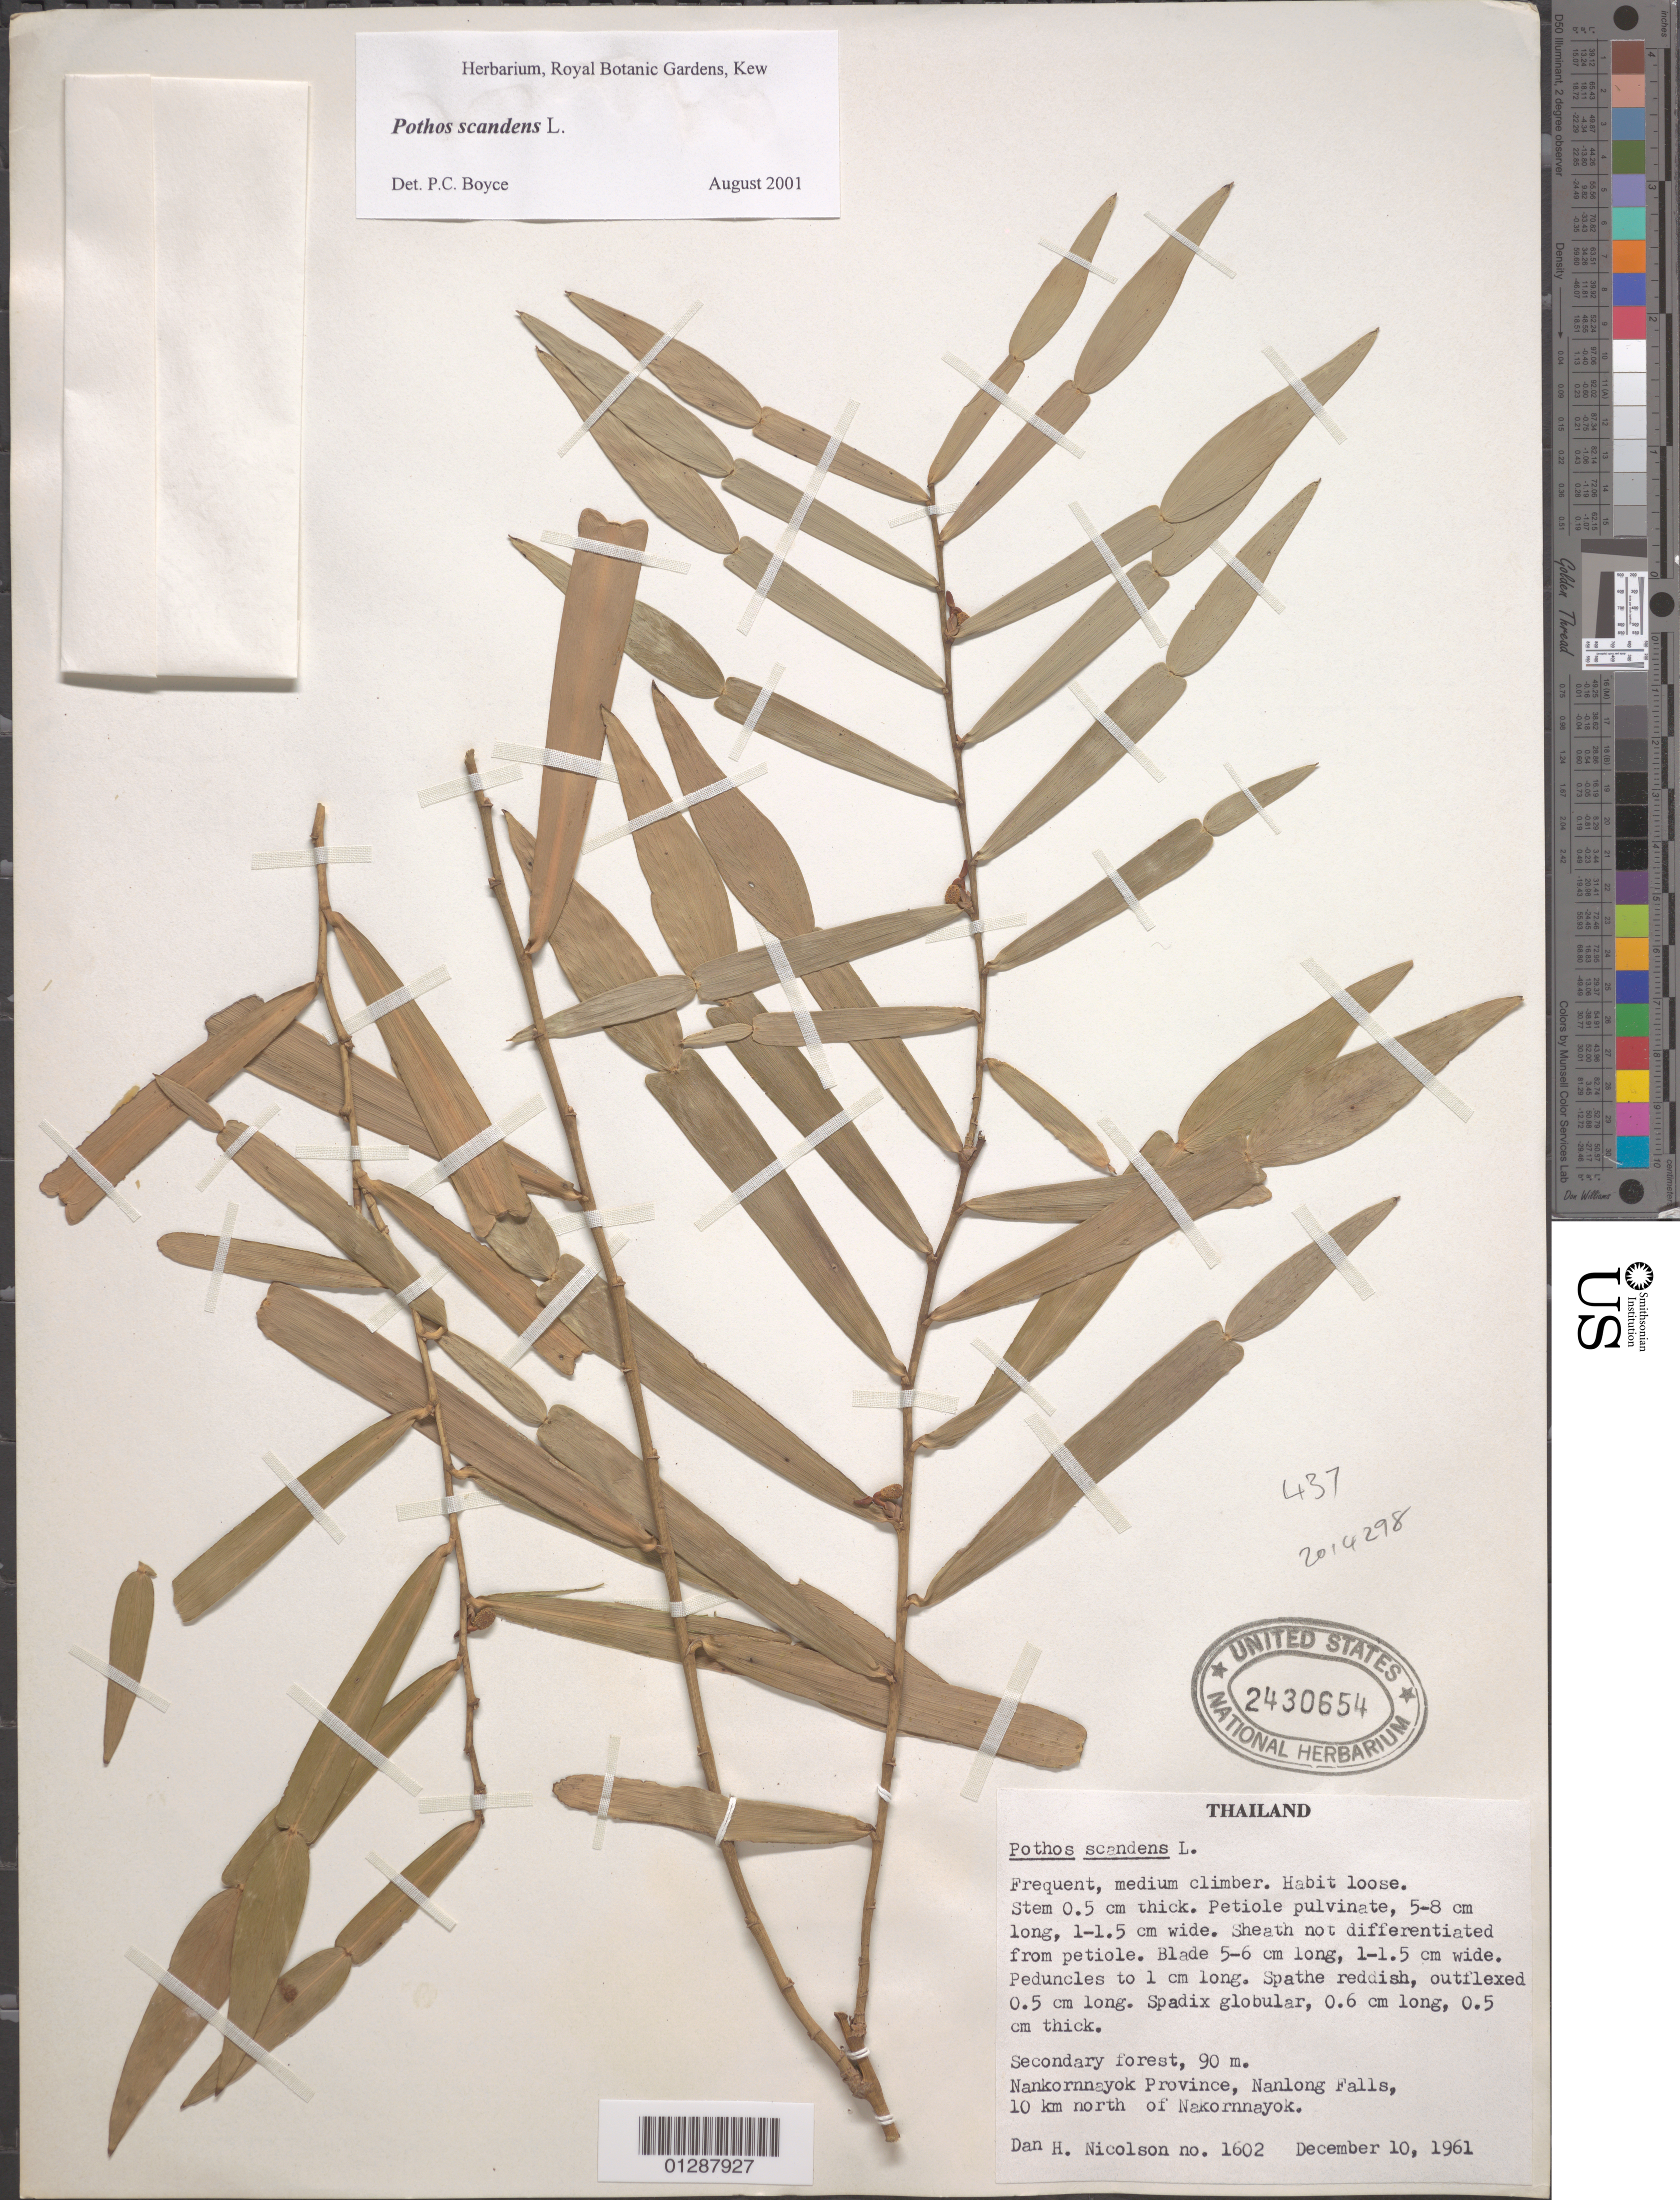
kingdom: Plantae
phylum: Tracheophyta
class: Liliopsida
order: Alismatales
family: Araceae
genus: Pothos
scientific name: Pothos scandens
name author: L.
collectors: D. H. Nicolson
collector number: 1602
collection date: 1961-12-10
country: Thailand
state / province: Nakhon Nayok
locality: Nankornnayok Province, Nanlong Falls, 10 km north of Nakornnayok.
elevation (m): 90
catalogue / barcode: US 2430654